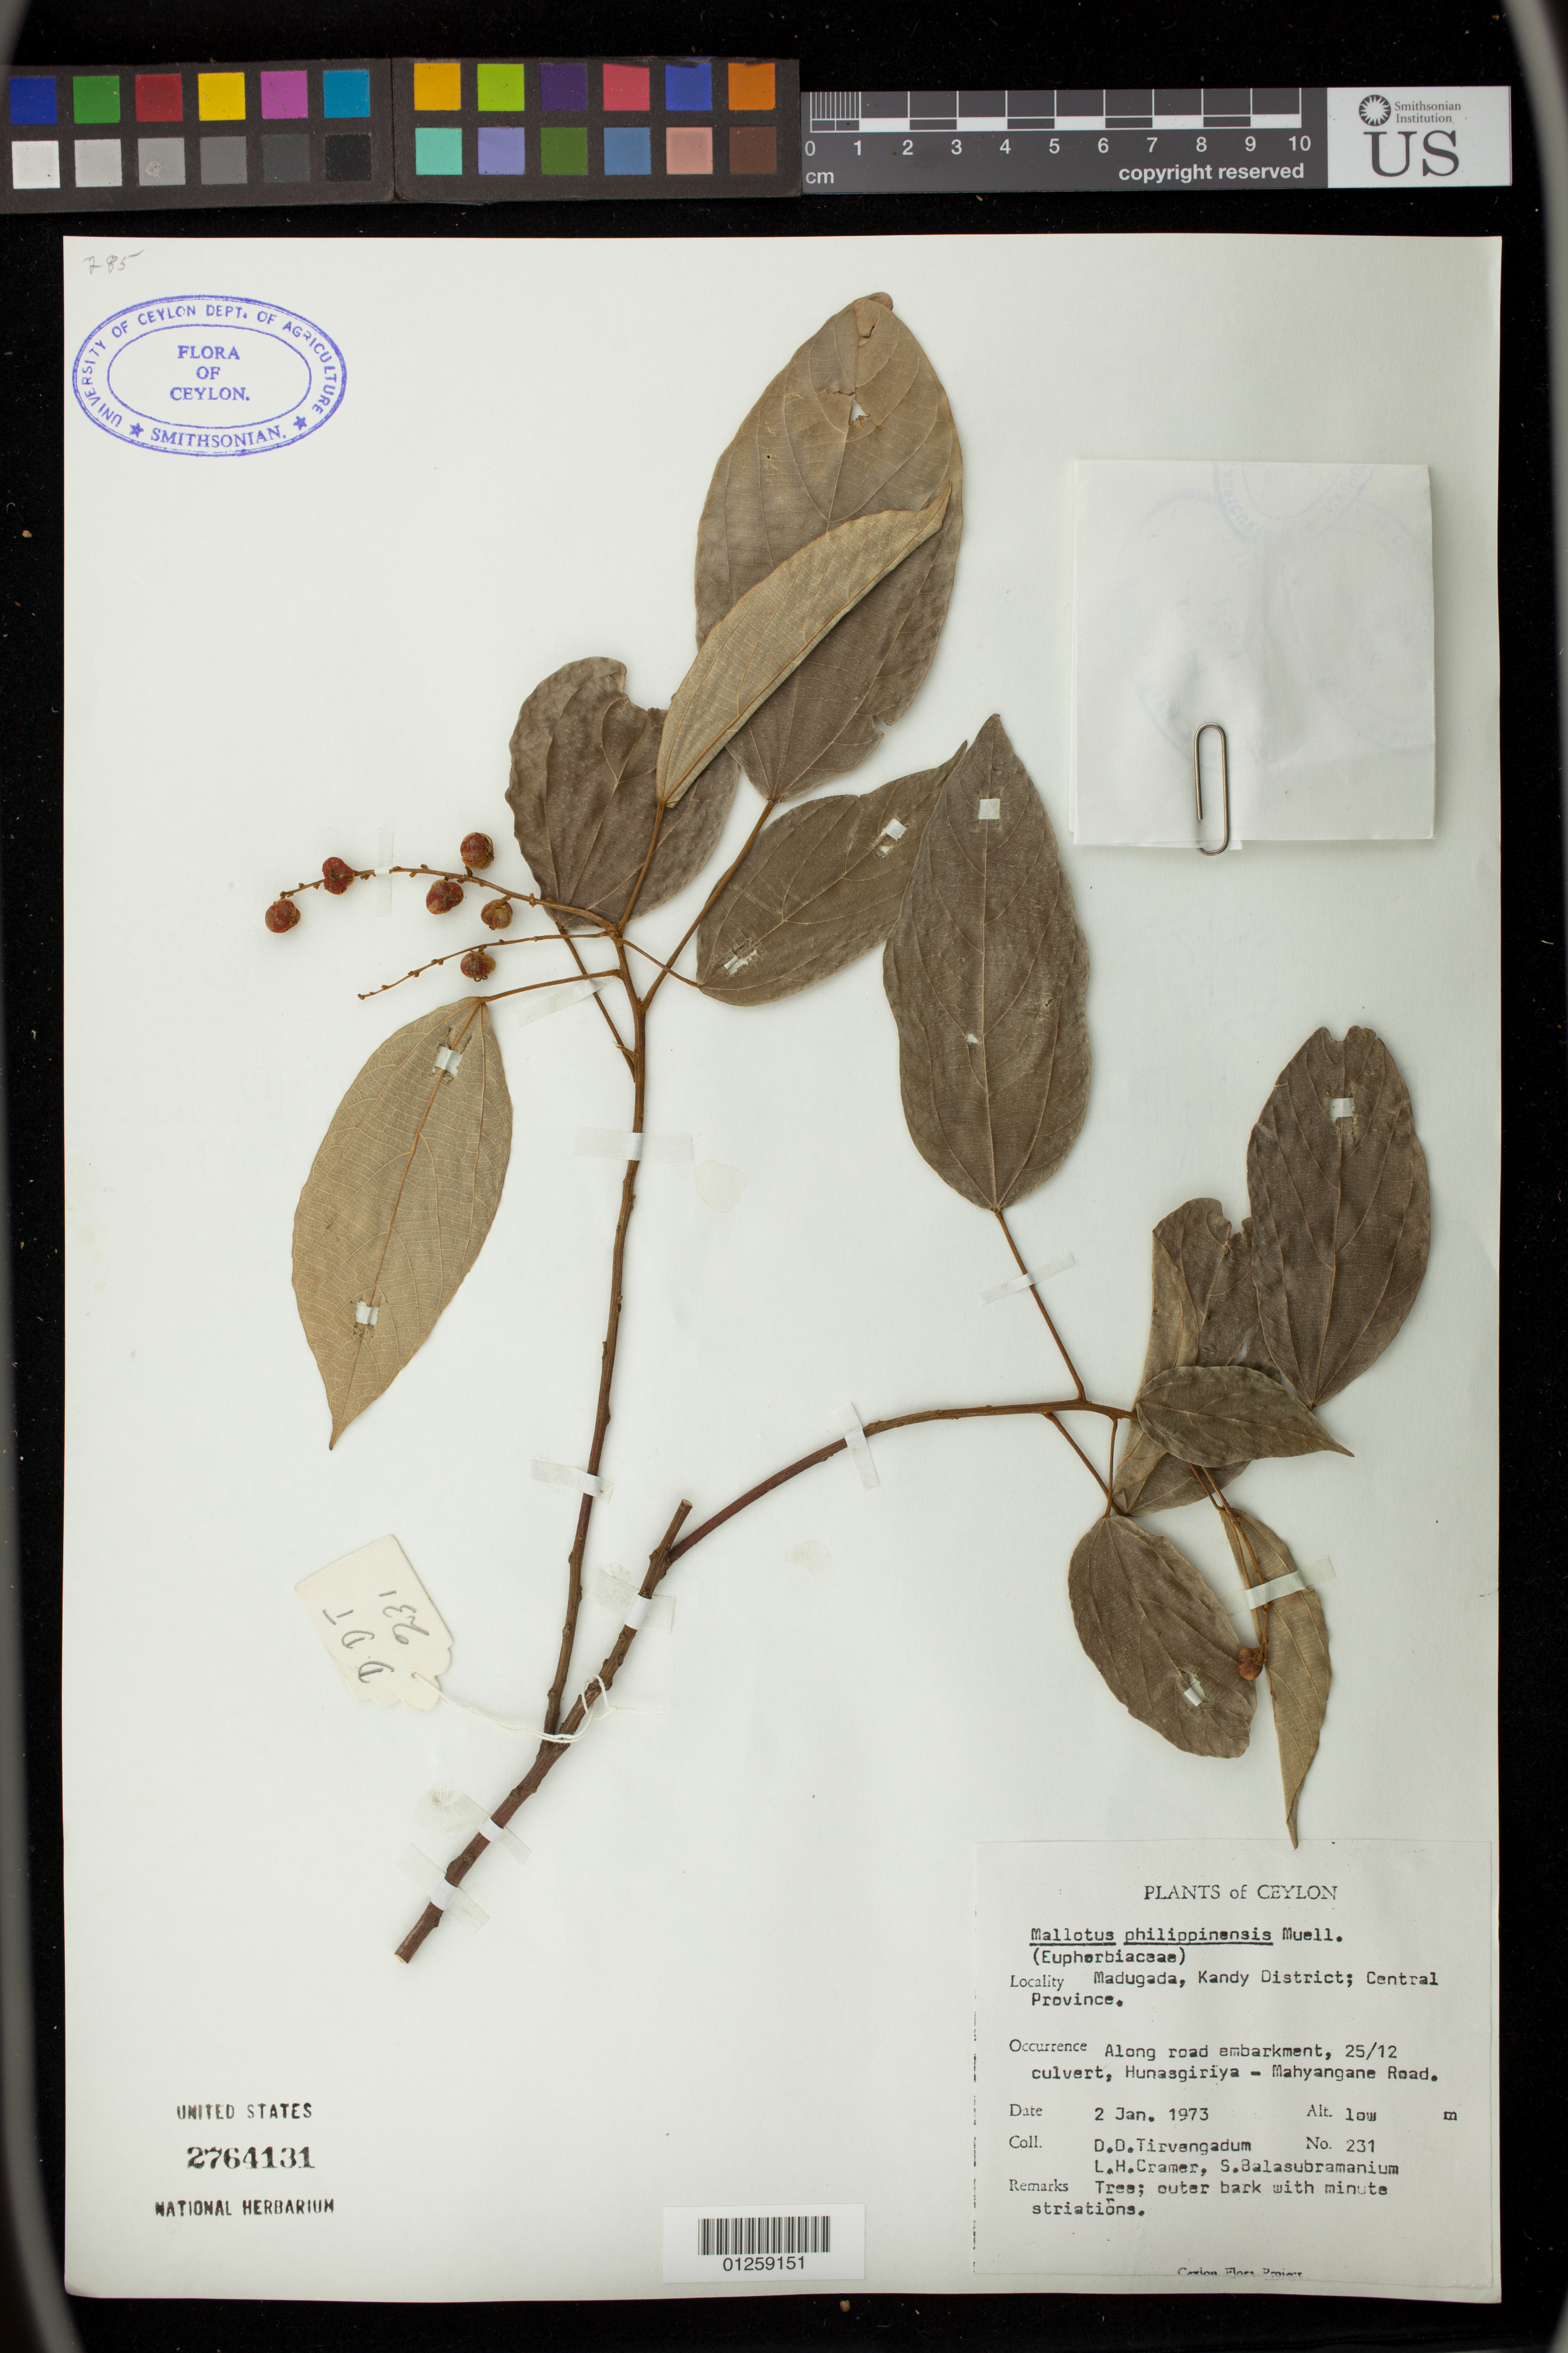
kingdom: Plantae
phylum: Tracheophyta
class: Magnoliopsida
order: Malpighiales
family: Euphorbiaceae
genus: Mallotus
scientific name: Mallotus philippensis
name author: (Lam.) Müll. Arg.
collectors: D. Tirvengadum, L. H. Cramer & S. Balasubramanium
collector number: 231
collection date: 1973-01-02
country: Sri Lanka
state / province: Central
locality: Maduga, Kandy District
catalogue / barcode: US 2764131